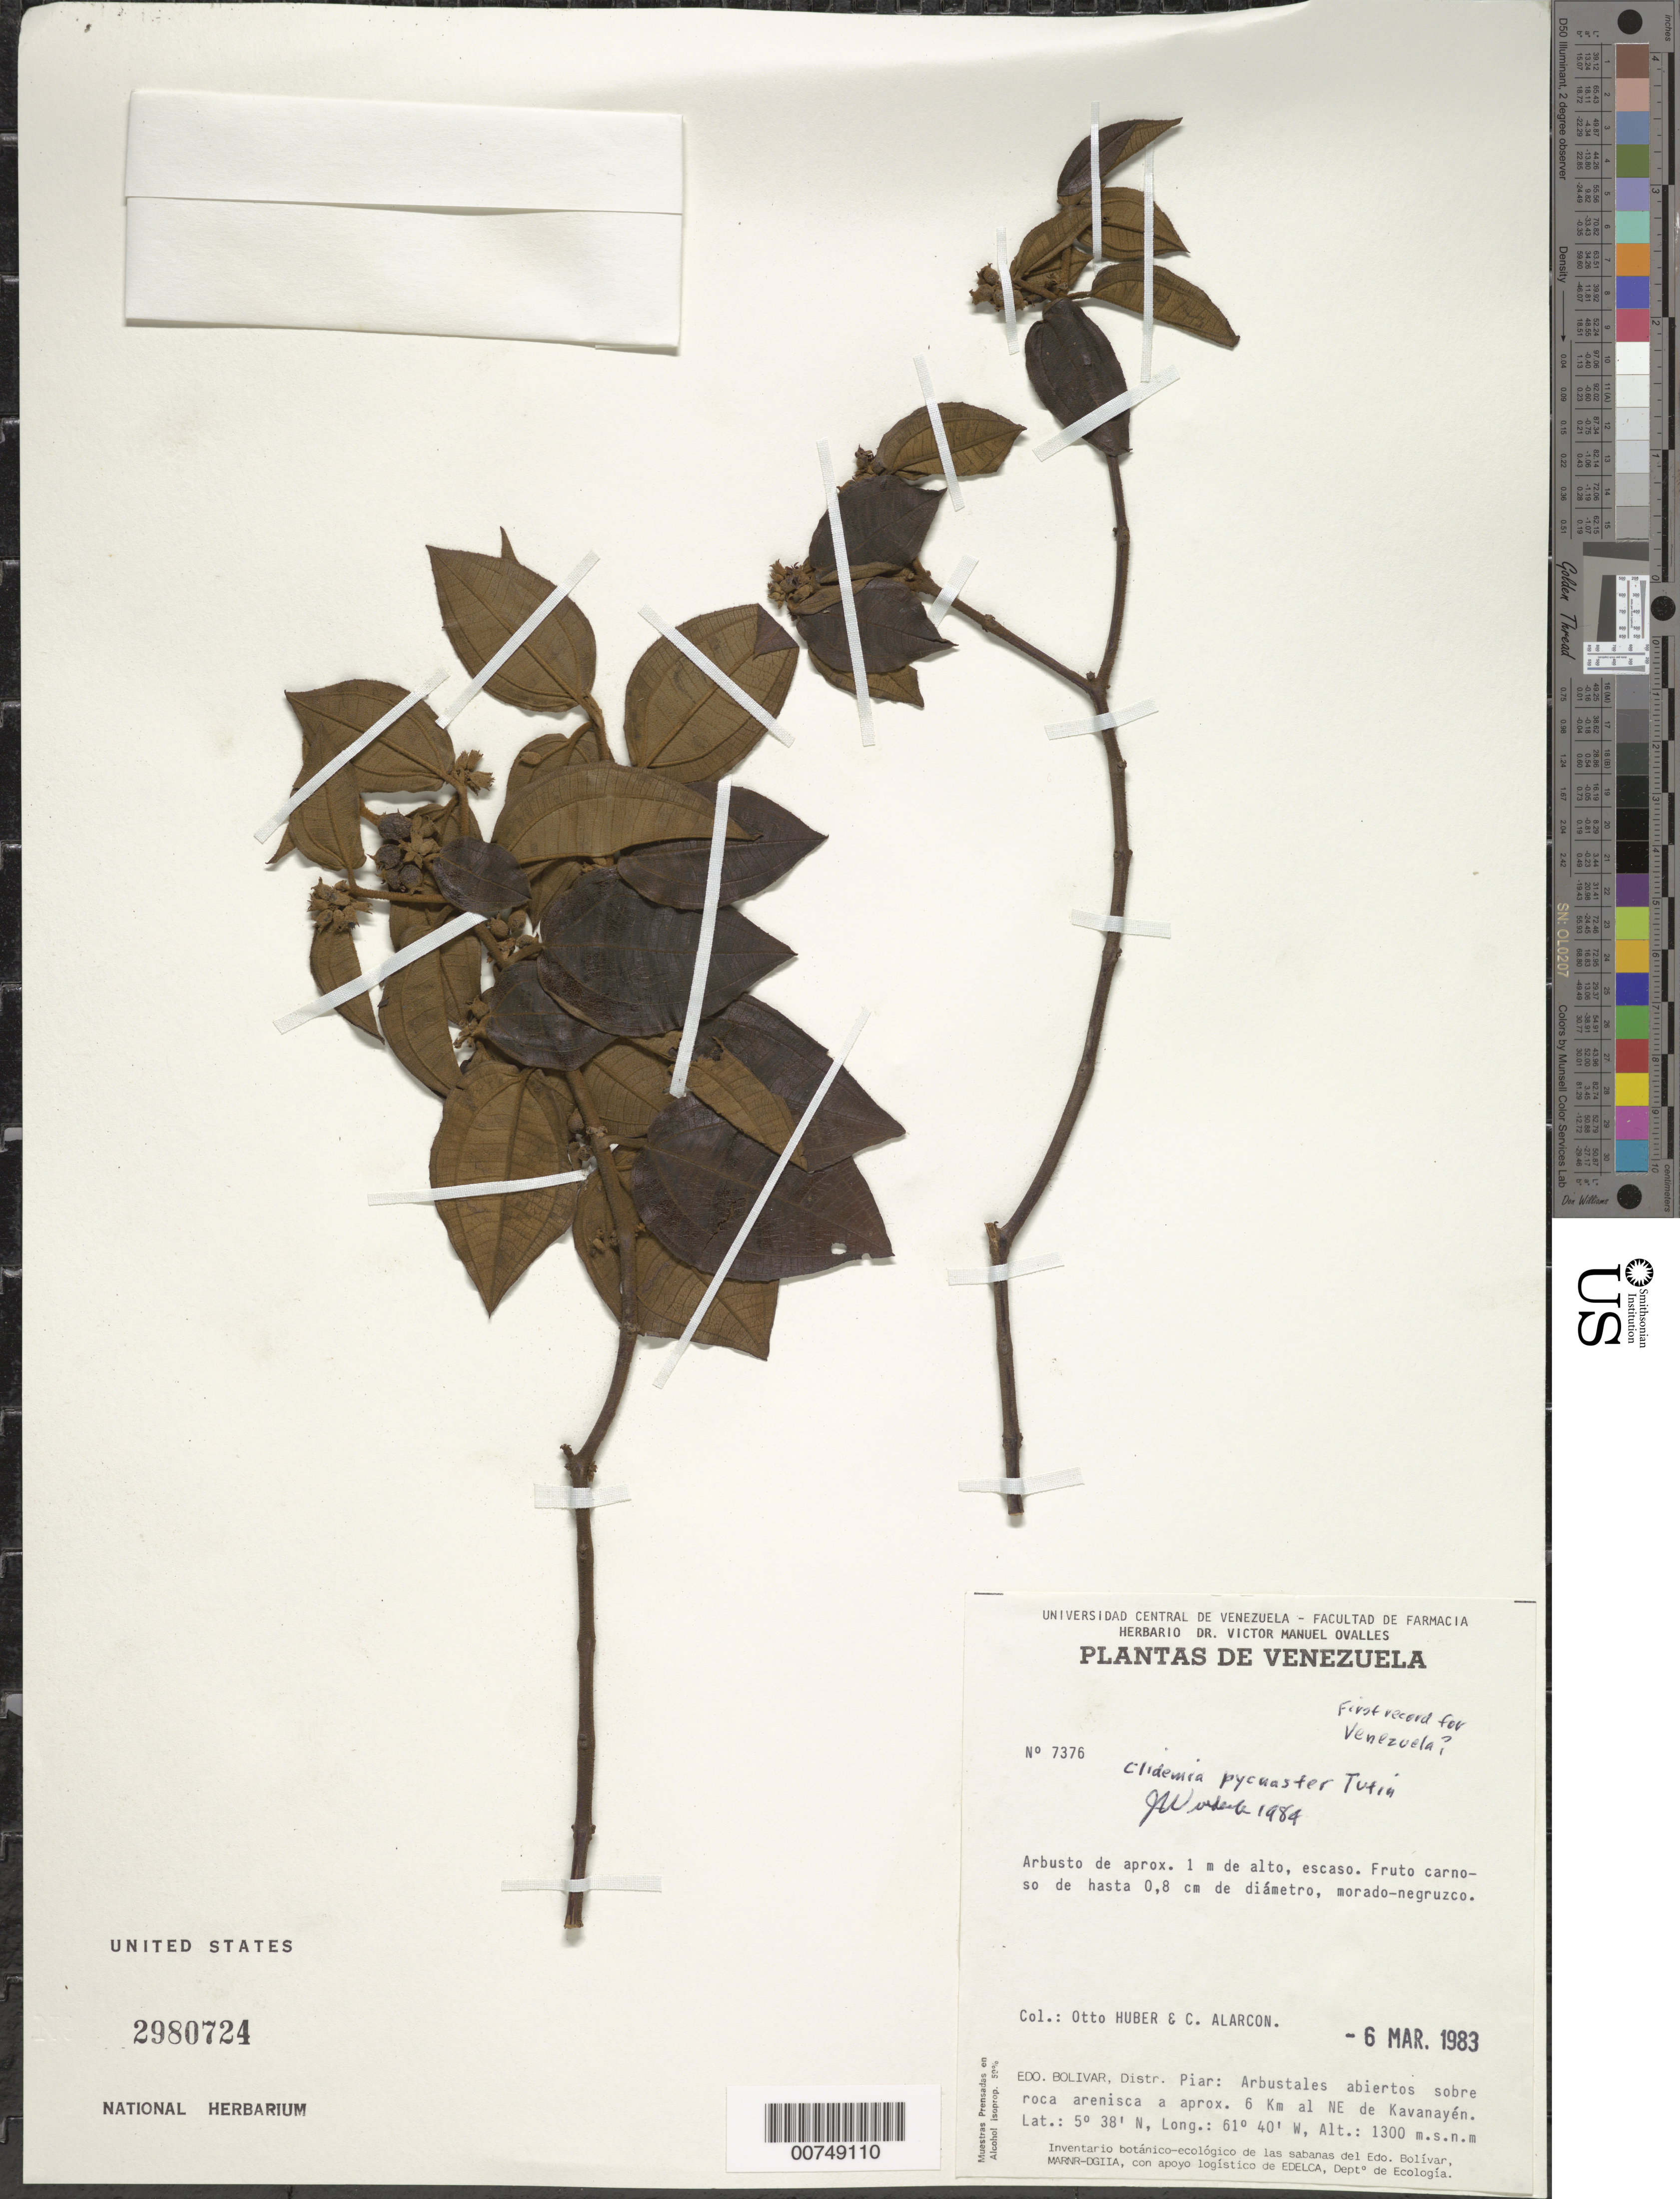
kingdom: Plantae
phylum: Tracheophyta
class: Magnoliopsida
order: Myrtales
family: Melastomataceae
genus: Clidemia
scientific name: Clidemia pustulata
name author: DC.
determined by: Wurdack, John J., (US), US (UNITED STATES)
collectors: O. Huber & C. Alarcon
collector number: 7376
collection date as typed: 6-Mar-83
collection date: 1983-03-06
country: Venezuela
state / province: Bolívar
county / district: Piar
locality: Kavanayén, aprox. 6 km NE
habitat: Arbustales abiertos sobre roca arenisca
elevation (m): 1300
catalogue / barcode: US 2980724